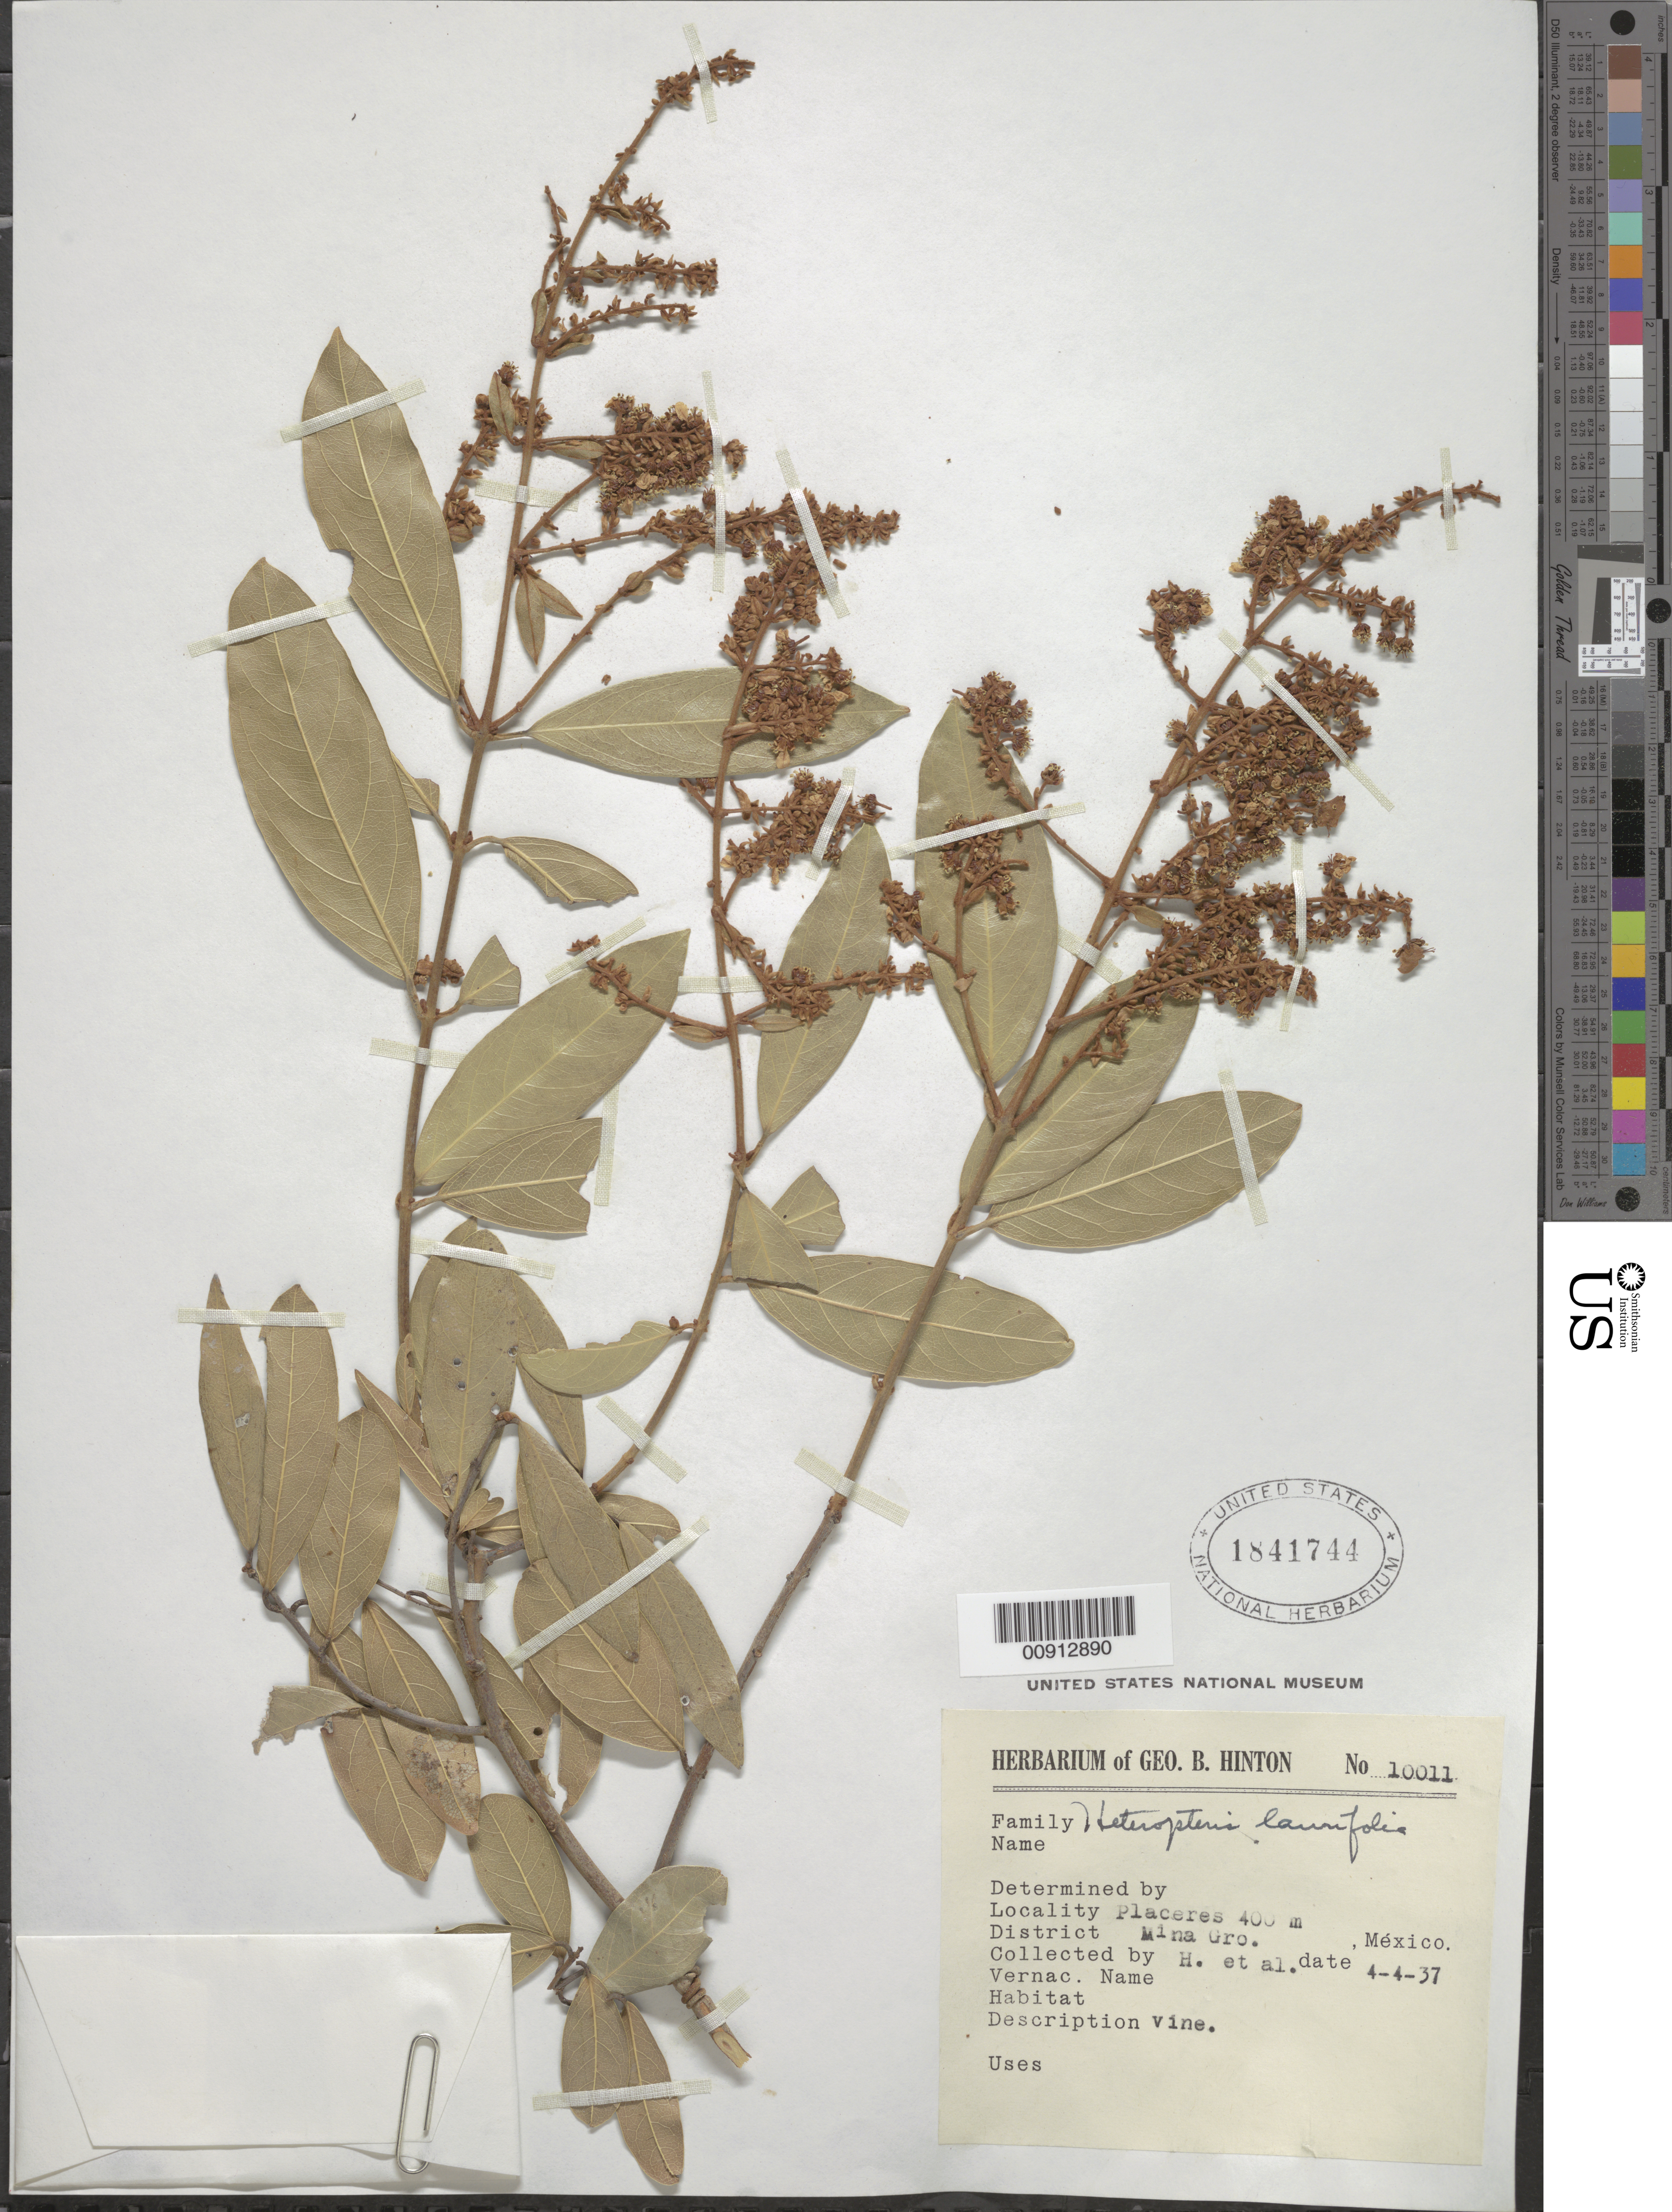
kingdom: Plantae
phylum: Tracheophyta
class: Magnoliopsida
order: Malpighiales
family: Malpighiaceae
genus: Heteropterys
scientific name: Heteropterys laurifolia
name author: (L.) A. Juss.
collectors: G. B. Hinton & et al.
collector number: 10011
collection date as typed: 04 Apr 1937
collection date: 1937-04-04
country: Mexico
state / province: Guerrero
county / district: Mina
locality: Placeres, District Mina, Guerrero.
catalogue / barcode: US 1841744